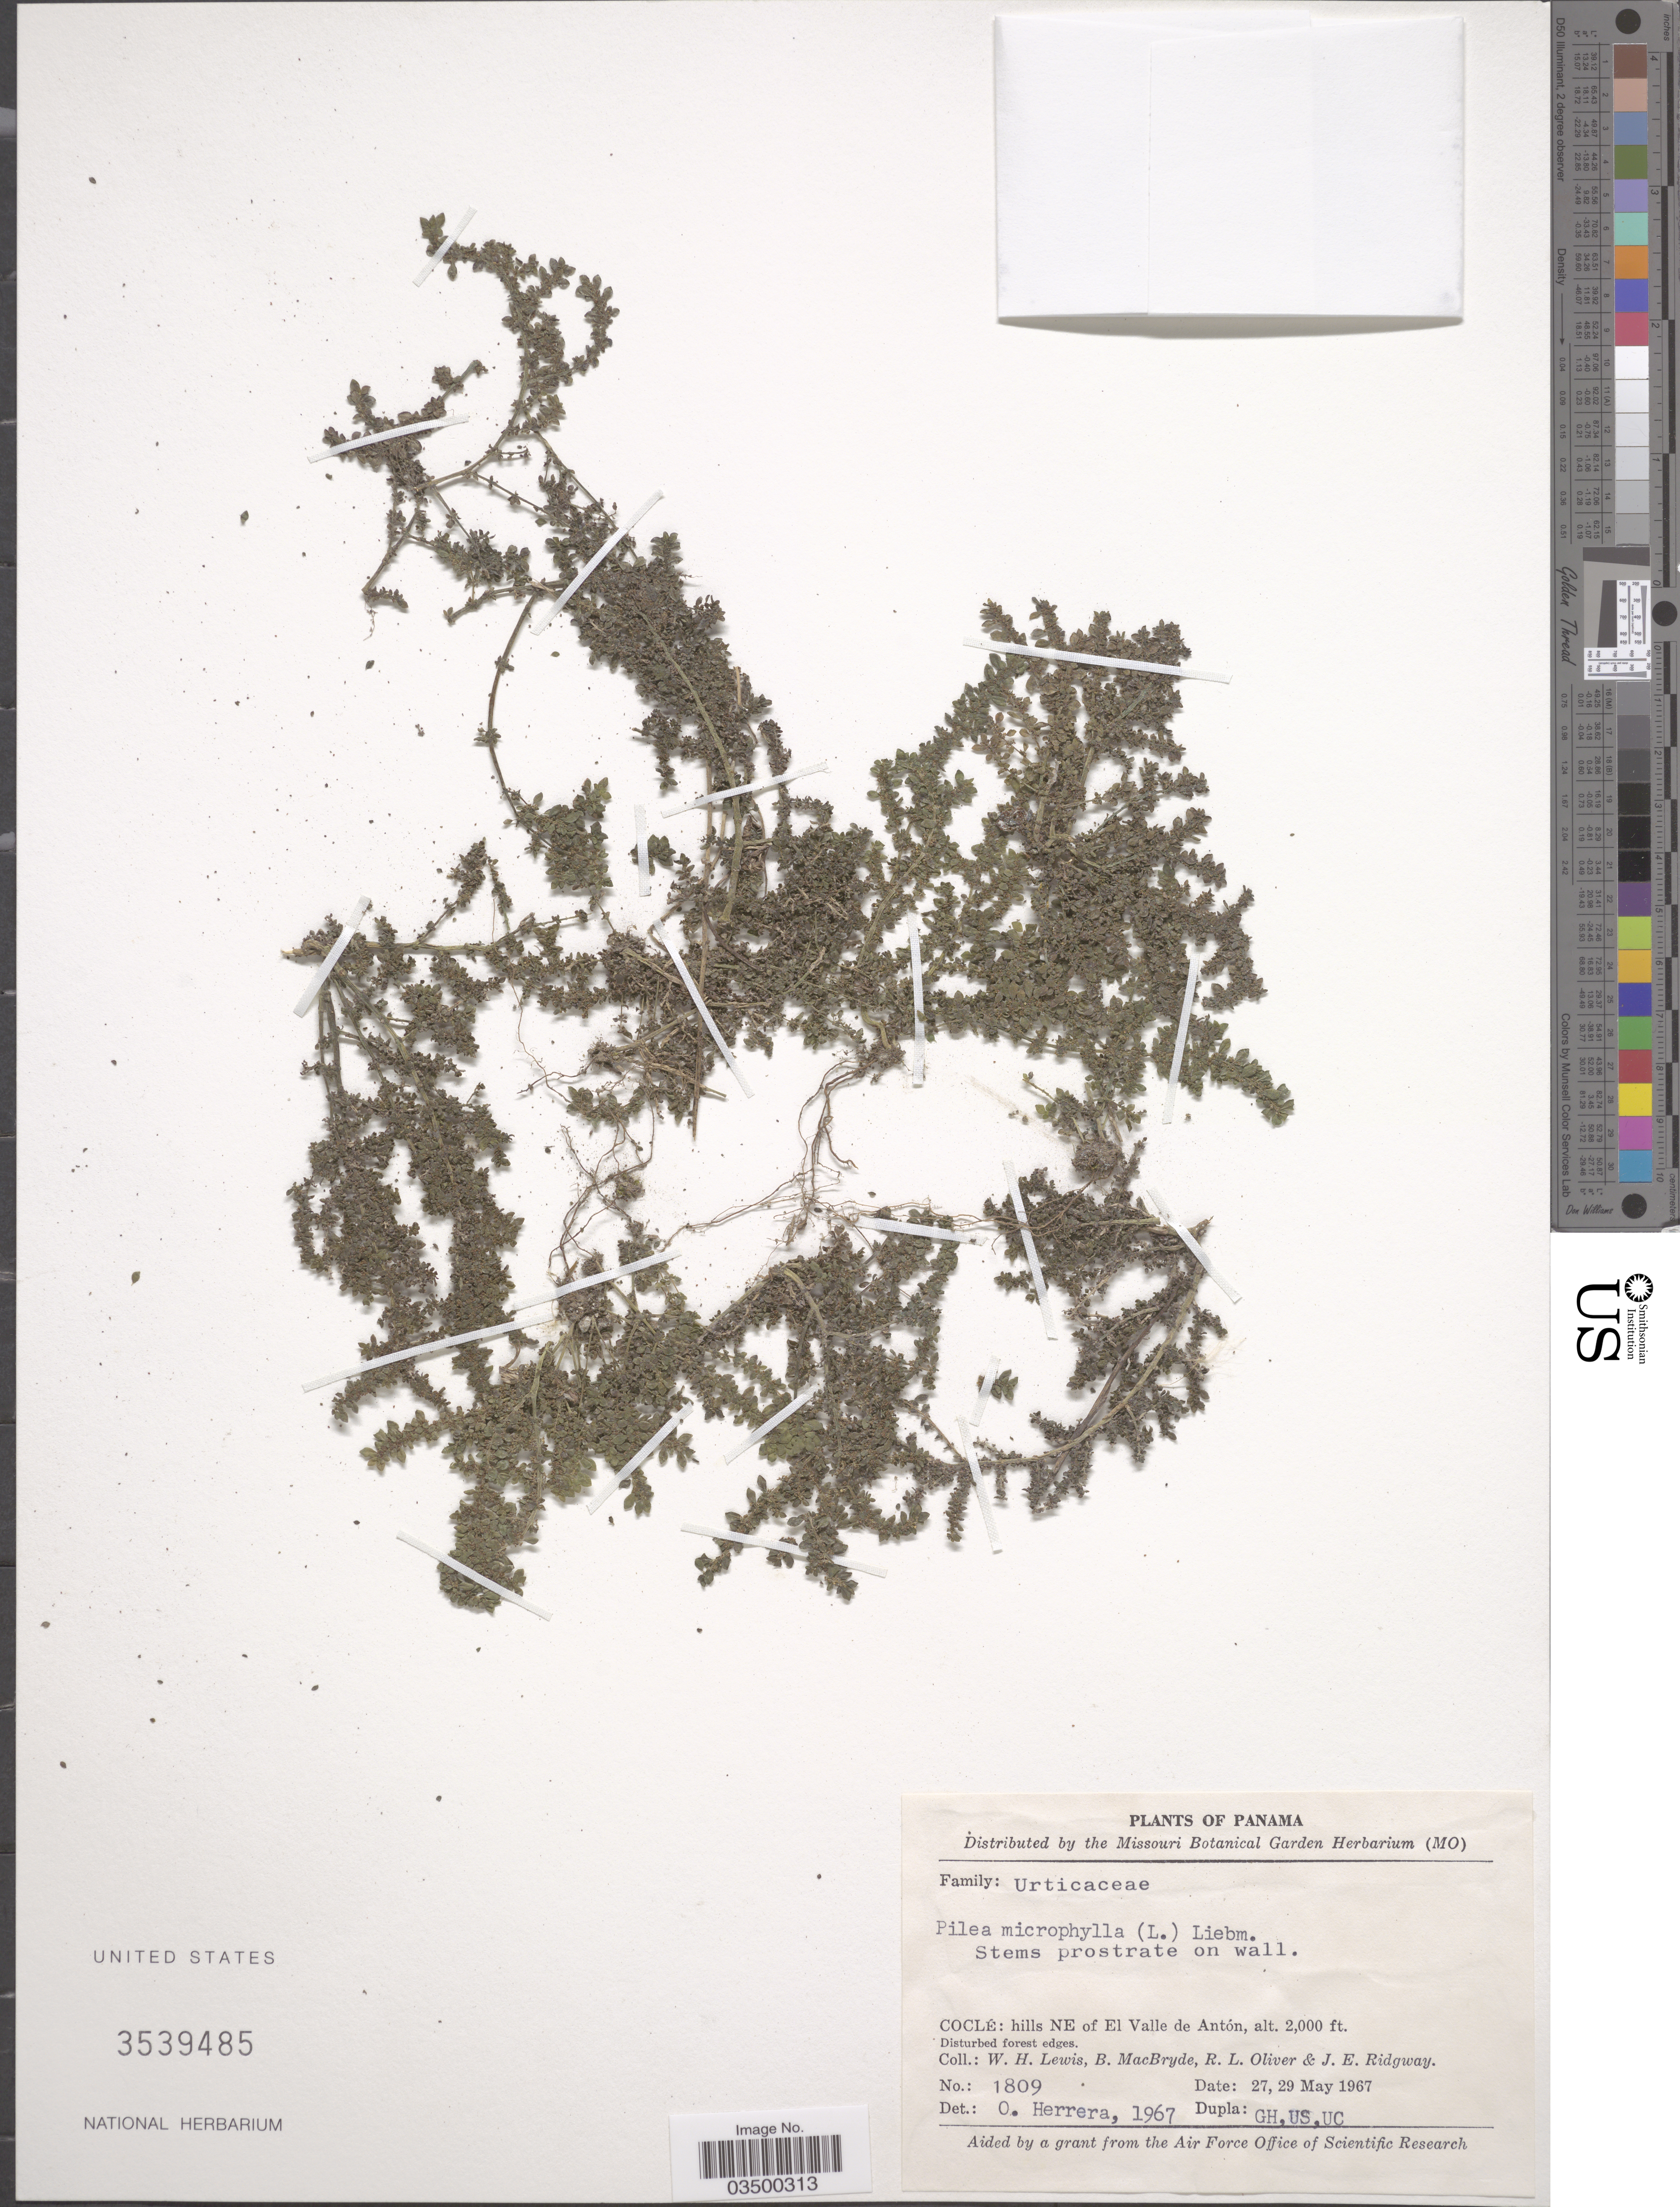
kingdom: Plantae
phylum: Tracheophyta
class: Magnoliopsida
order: Rosales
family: Urticaceae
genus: Pilea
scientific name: Pilea microphylla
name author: (L.) Liebm.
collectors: W. H. Lewis, B. MacBryde, R. Oliver & J. Ridgway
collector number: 1809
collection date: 1967-05-27/1967-05-29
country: Panama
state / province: Cocle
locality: Hills NE of El Valle de Antón.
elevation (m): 610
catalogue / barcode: US 3539485